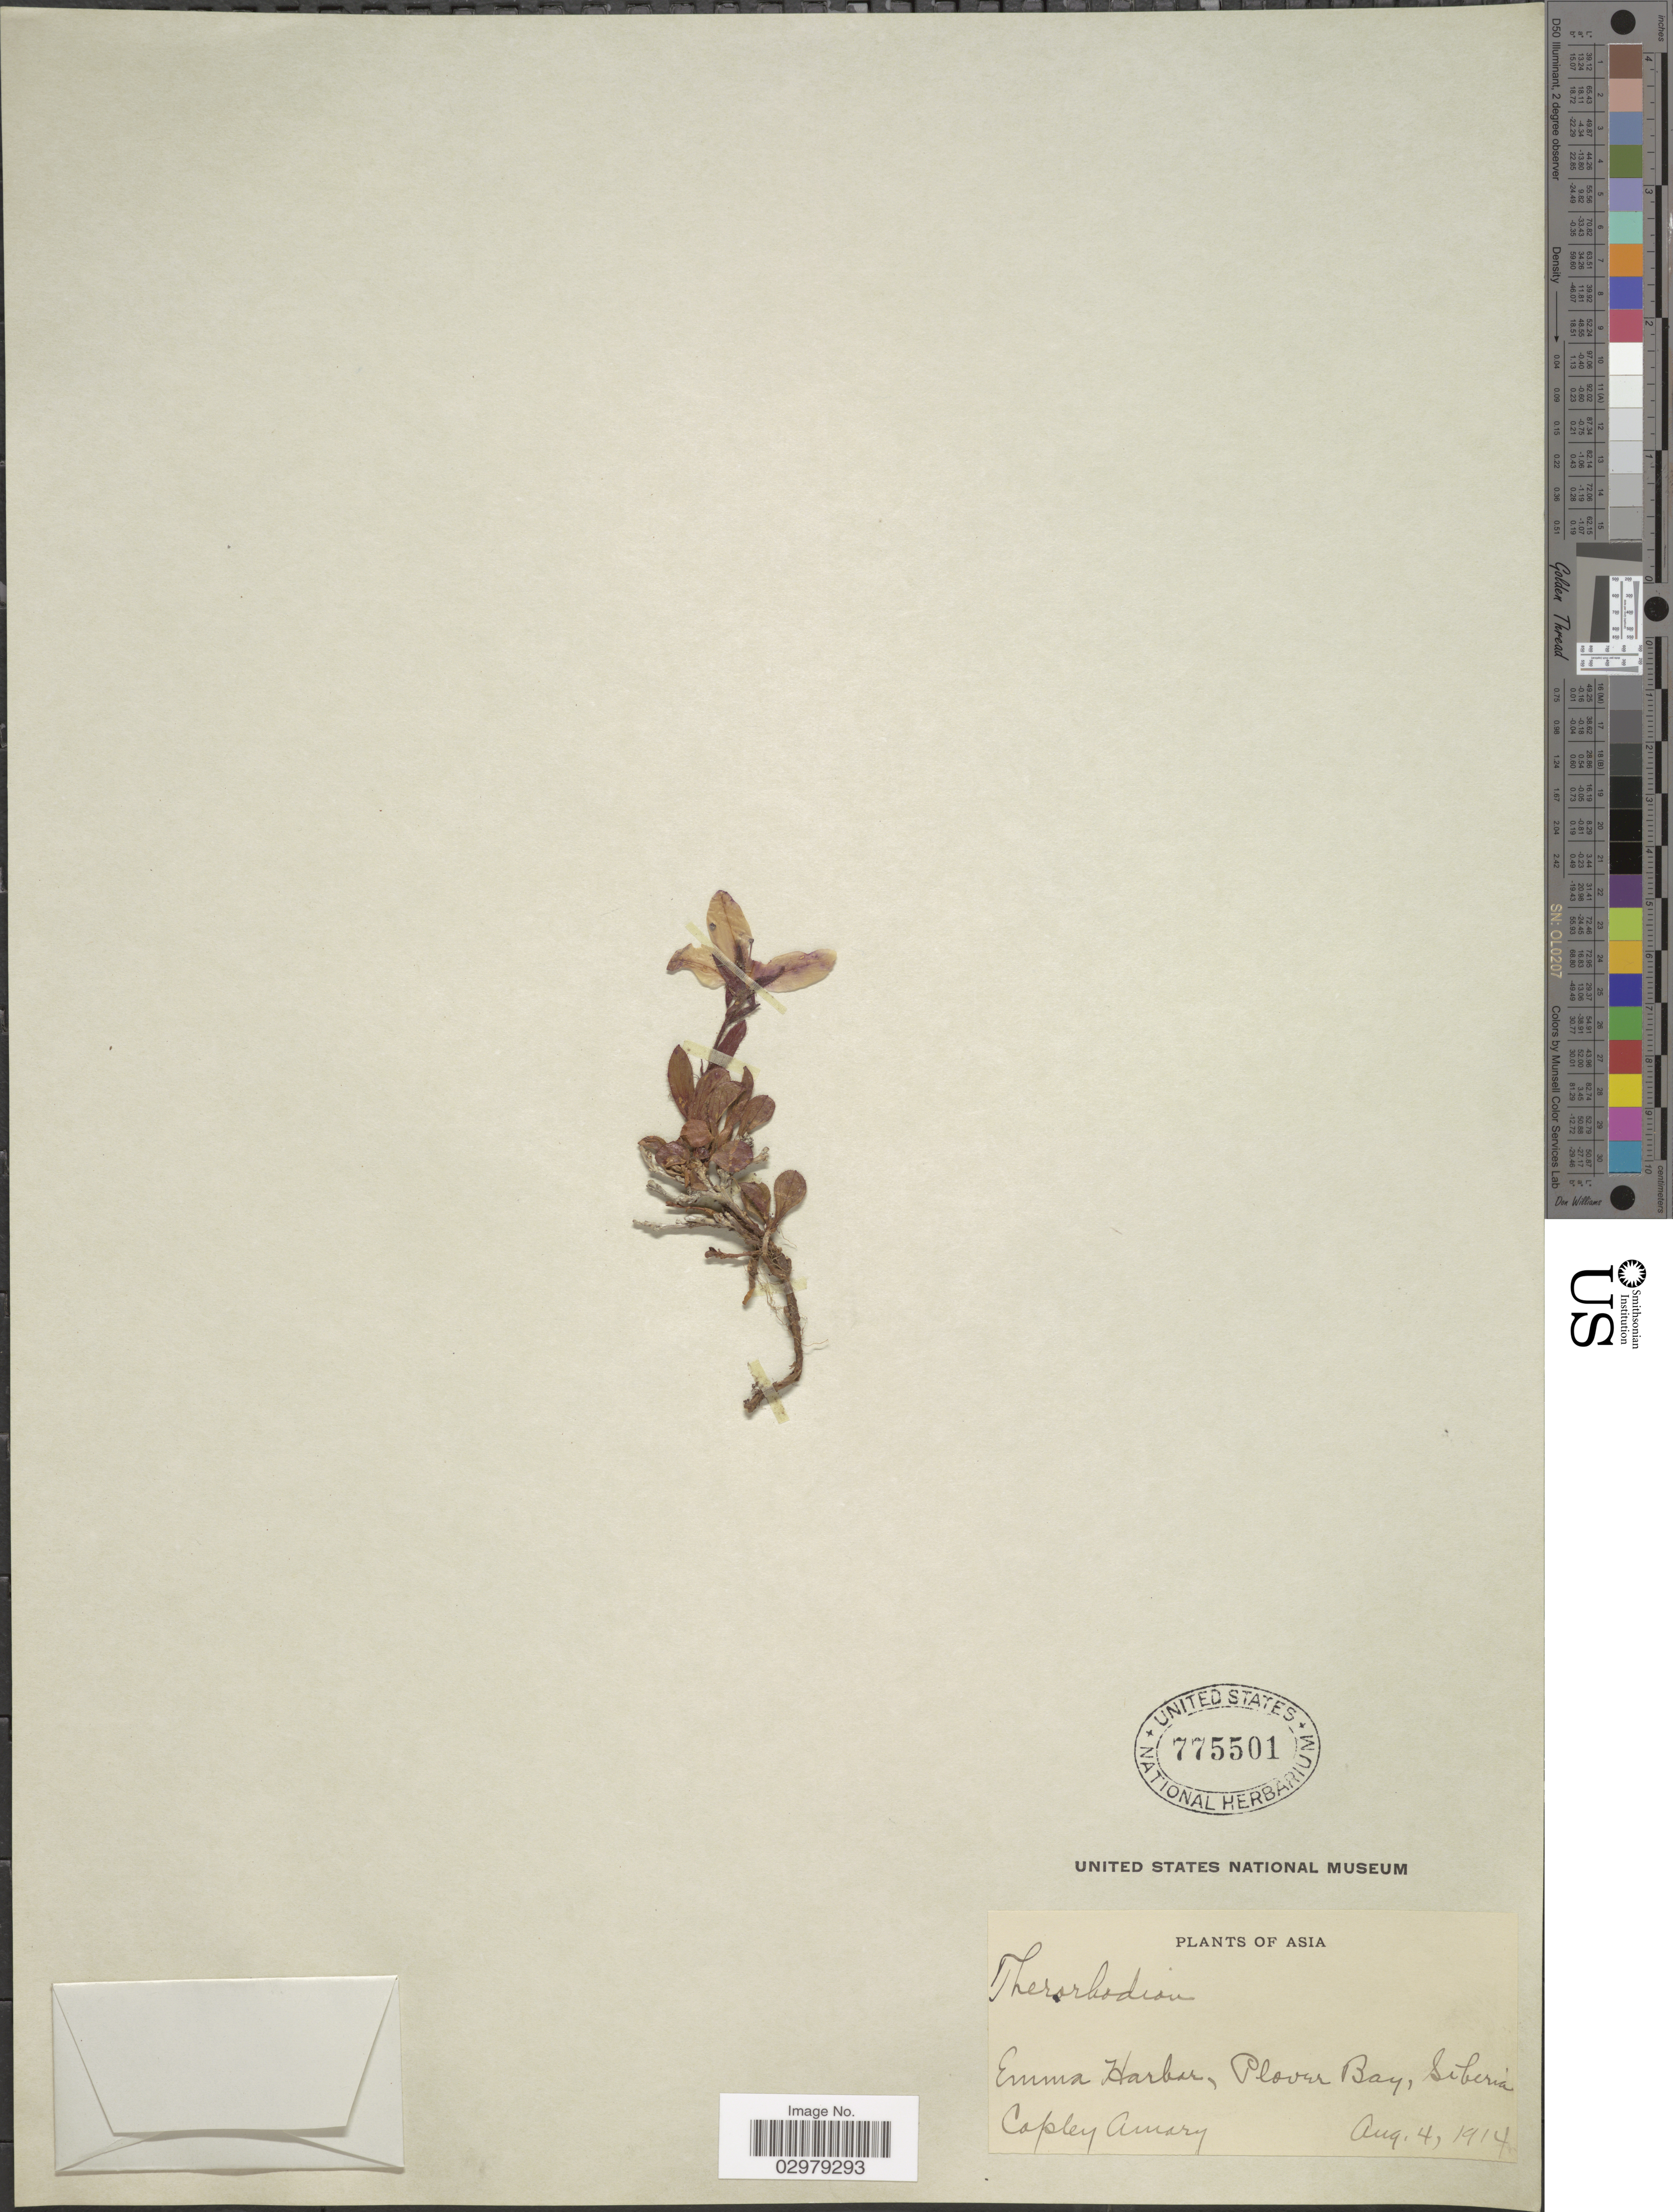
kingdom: Plantae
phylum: Tracheophyta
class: Magnoliopsida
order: Ericales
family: Ericaceae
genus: Rhododendron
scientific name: Rhododendron sp.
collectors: C. Amary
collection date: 1914-08-04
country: Russian Federation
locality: Asia. Emma Harbor, Plover Bay, Siberia.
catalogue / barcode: US 775501